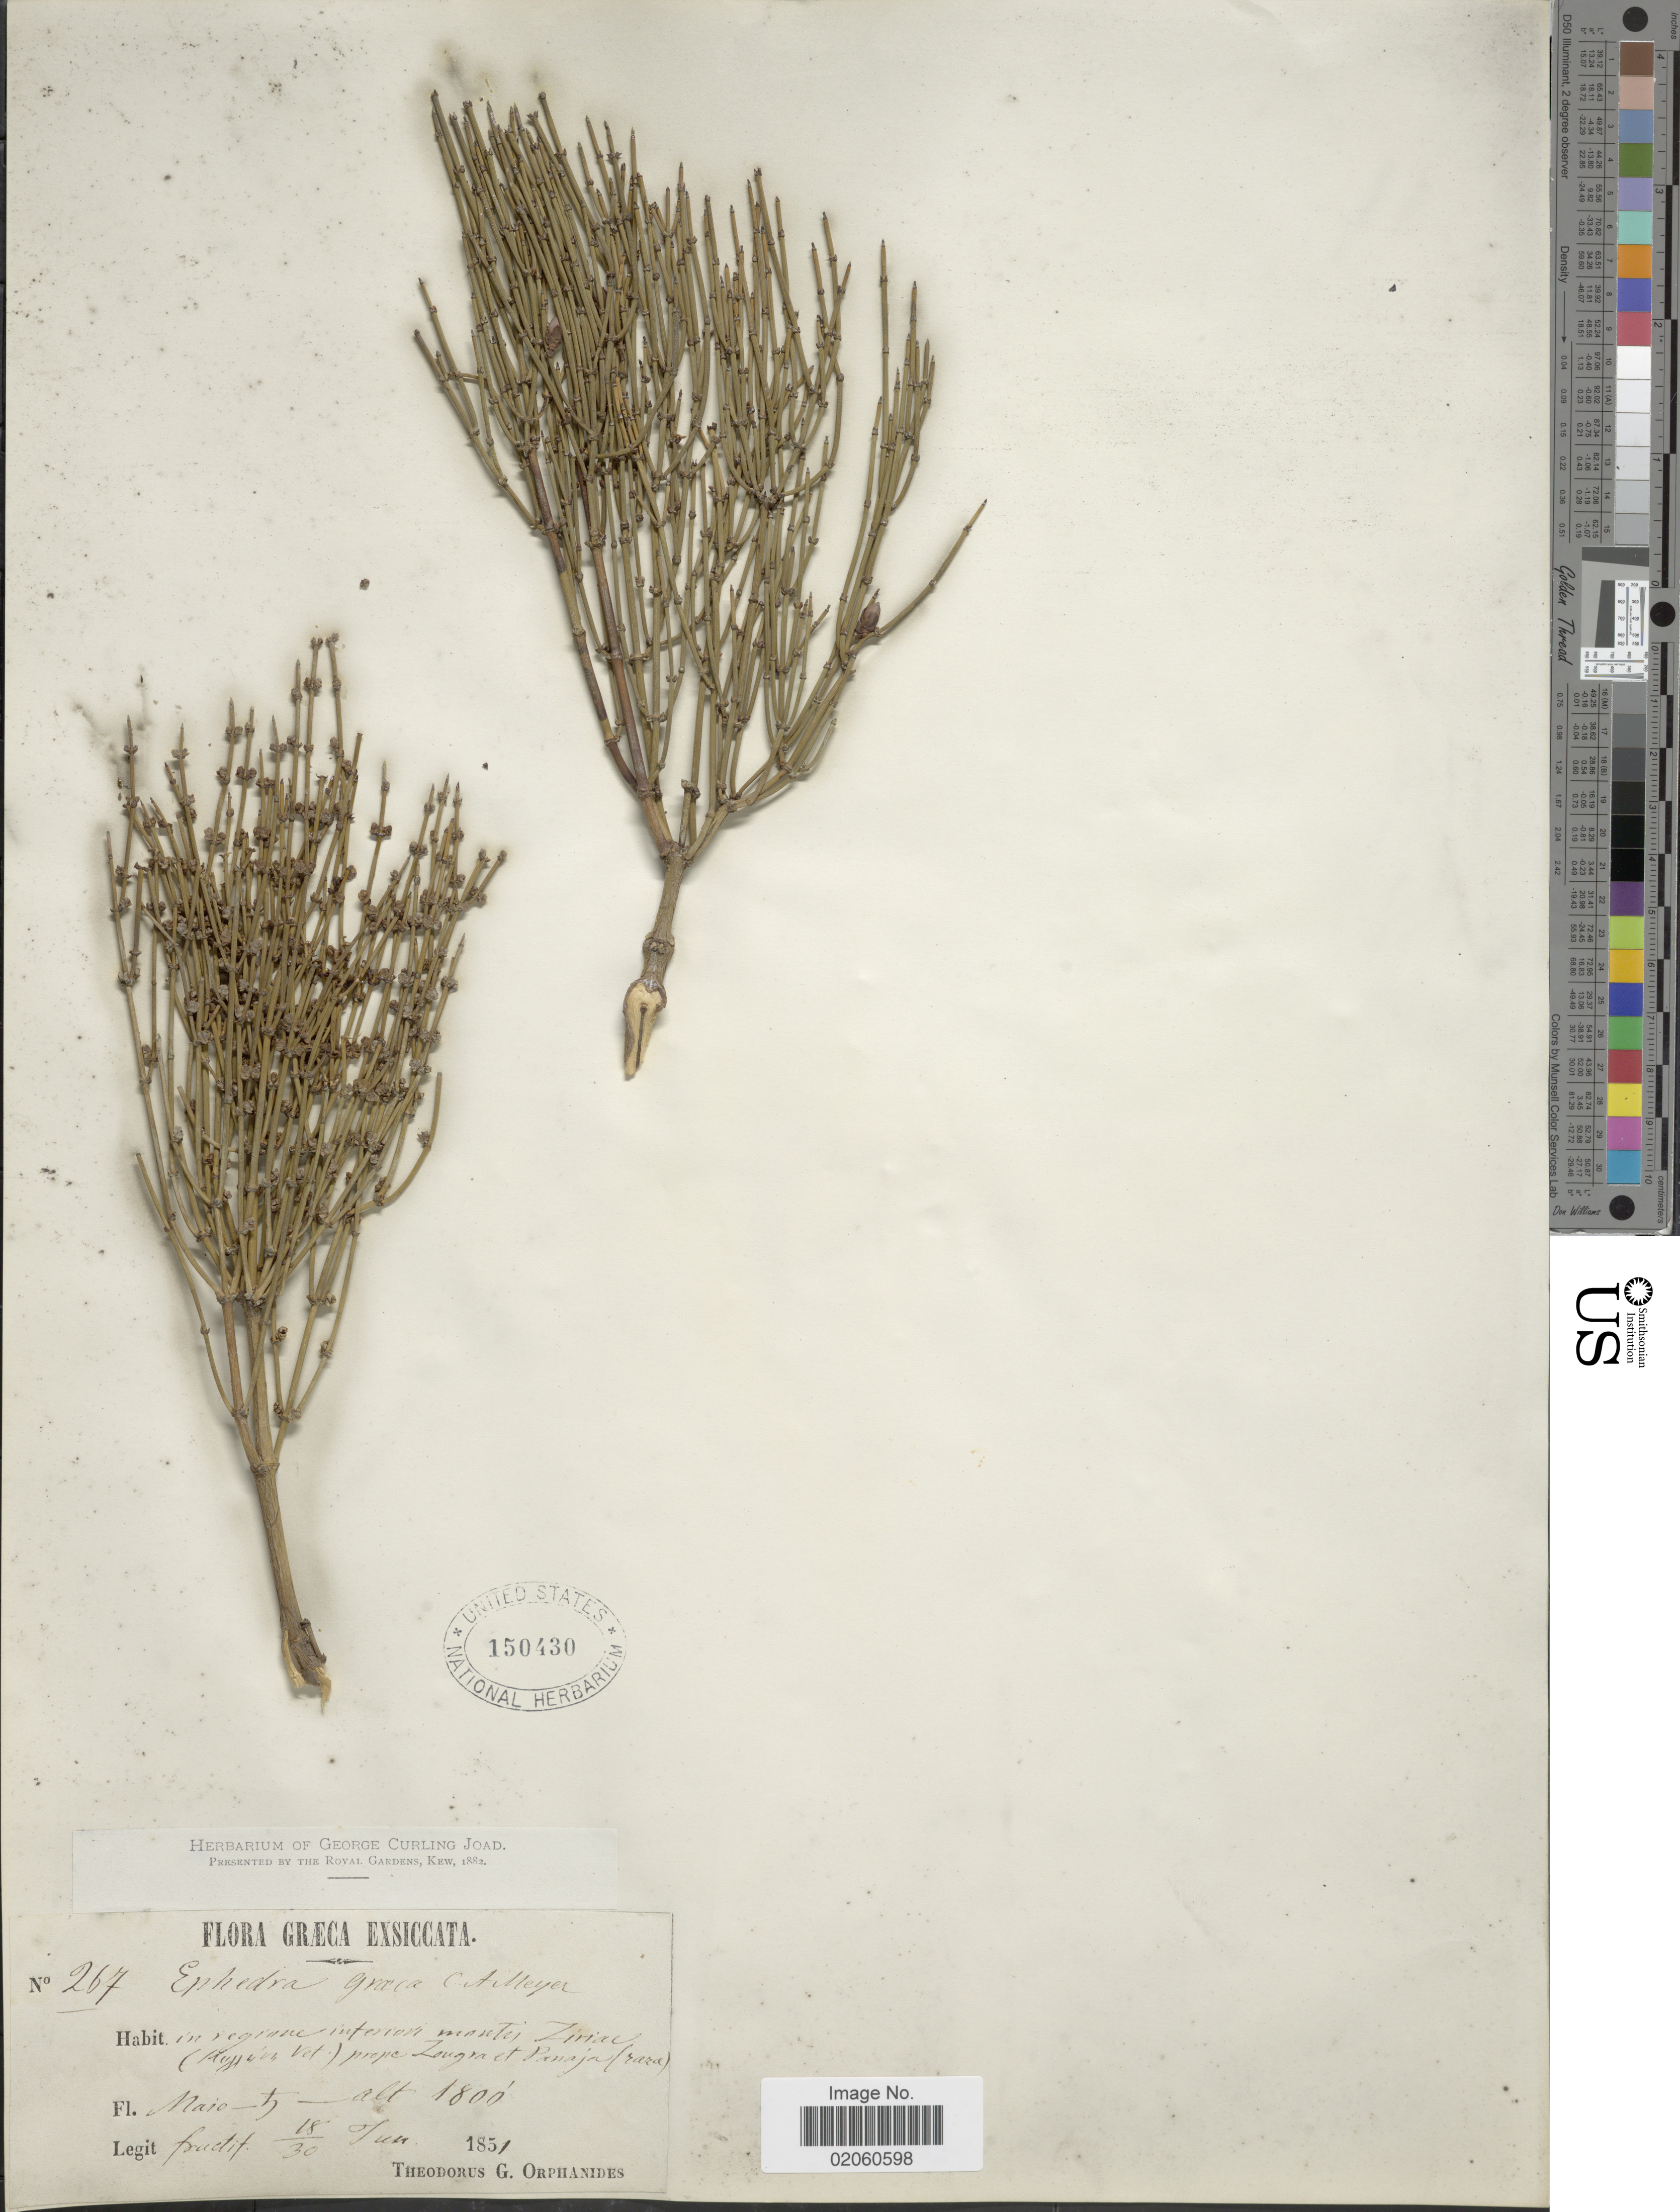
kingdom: Plantae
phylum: Tracheophyta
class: Gnetopsida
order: Ephedrales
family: Ephedraceae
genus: Ephedra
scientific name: Ephedra graeca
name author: C.A. Mey.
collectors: T. G. Orphanides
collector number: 267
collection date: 1851-06-18/1851-06-30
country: Greece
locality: Graeca, in regione interiori montis Ziriae (Κυλλήνη Vet.) prope Zougra et Panaja (rara).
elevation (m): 549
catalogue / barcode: US 150430